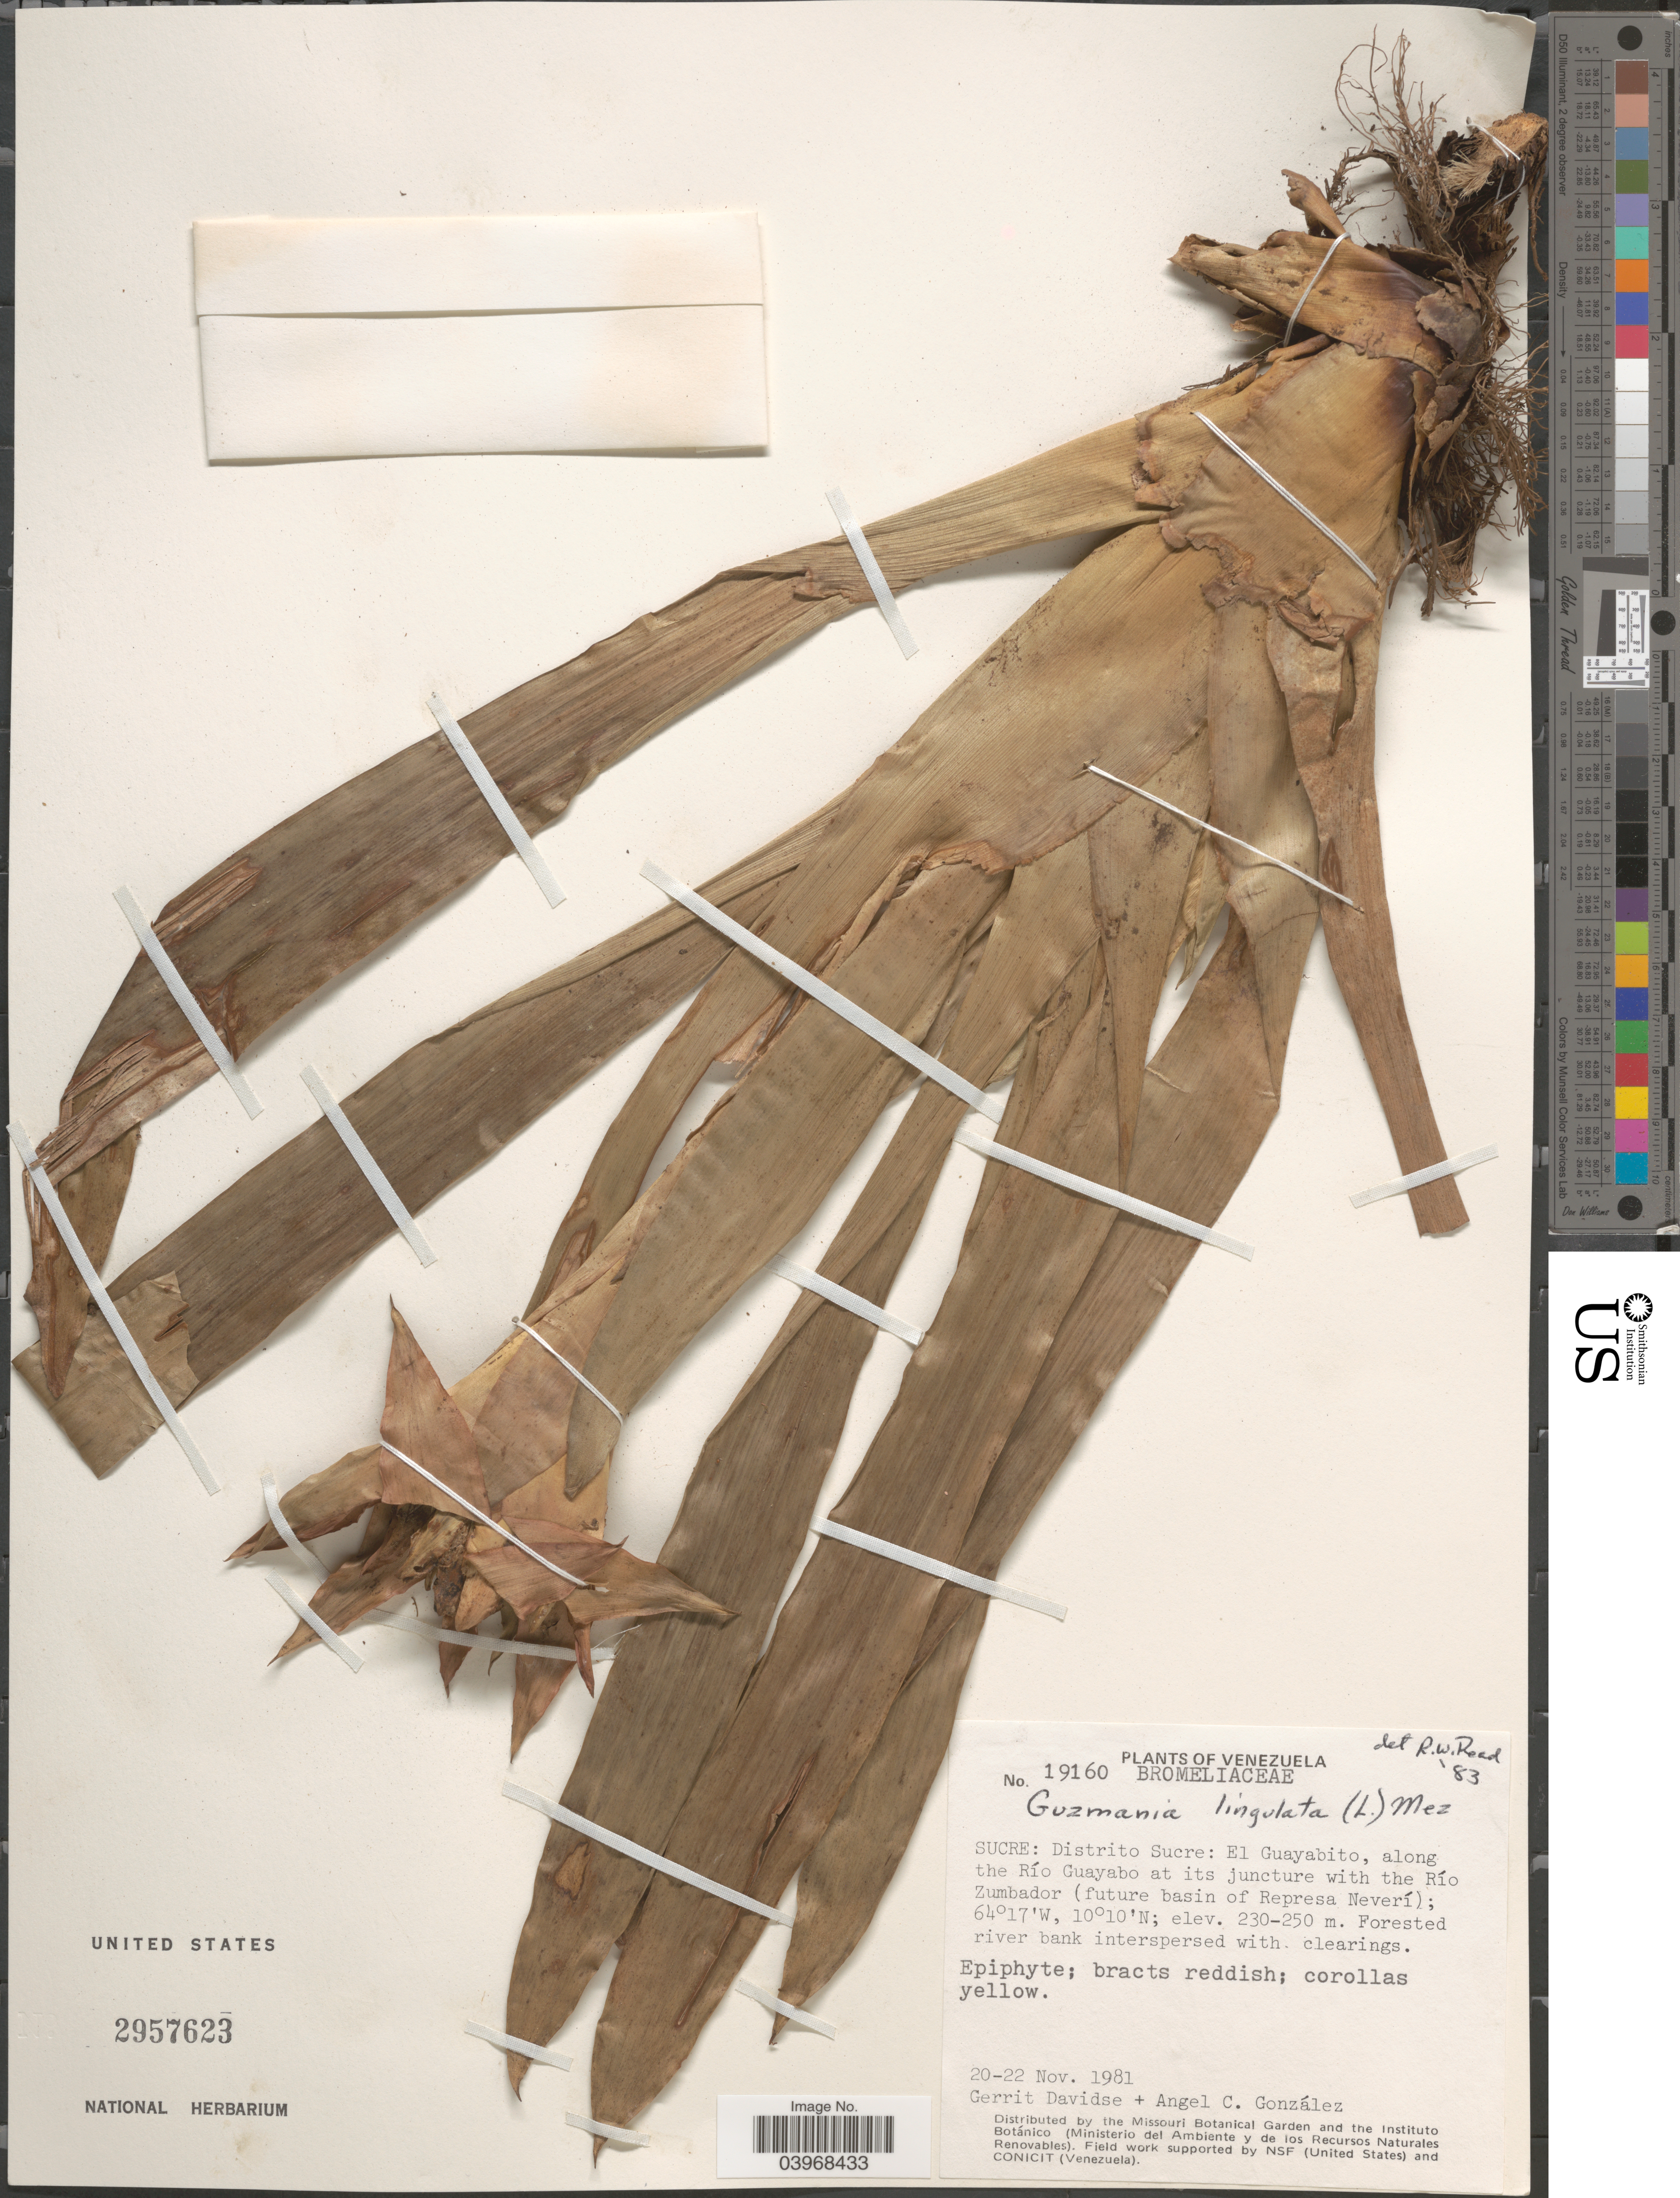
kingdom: Plantae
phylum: Tracheophyta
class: Liliopsida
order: Poales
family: Bromeliaceae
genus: Guzmania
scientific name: Guzmania lingulata var. lingulata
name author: (L.) Mez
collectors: G. Davidse & A. C. González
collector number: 19160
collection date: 1981-11-20/1981-11-22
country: Venezuela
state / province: Sucre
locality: Distrito Sucre: El Guayabito, along the Río Guayabo at its juncture with the Río Zumbador (future basin of Represa Neverí).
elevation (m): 230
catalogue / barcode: US 2957623